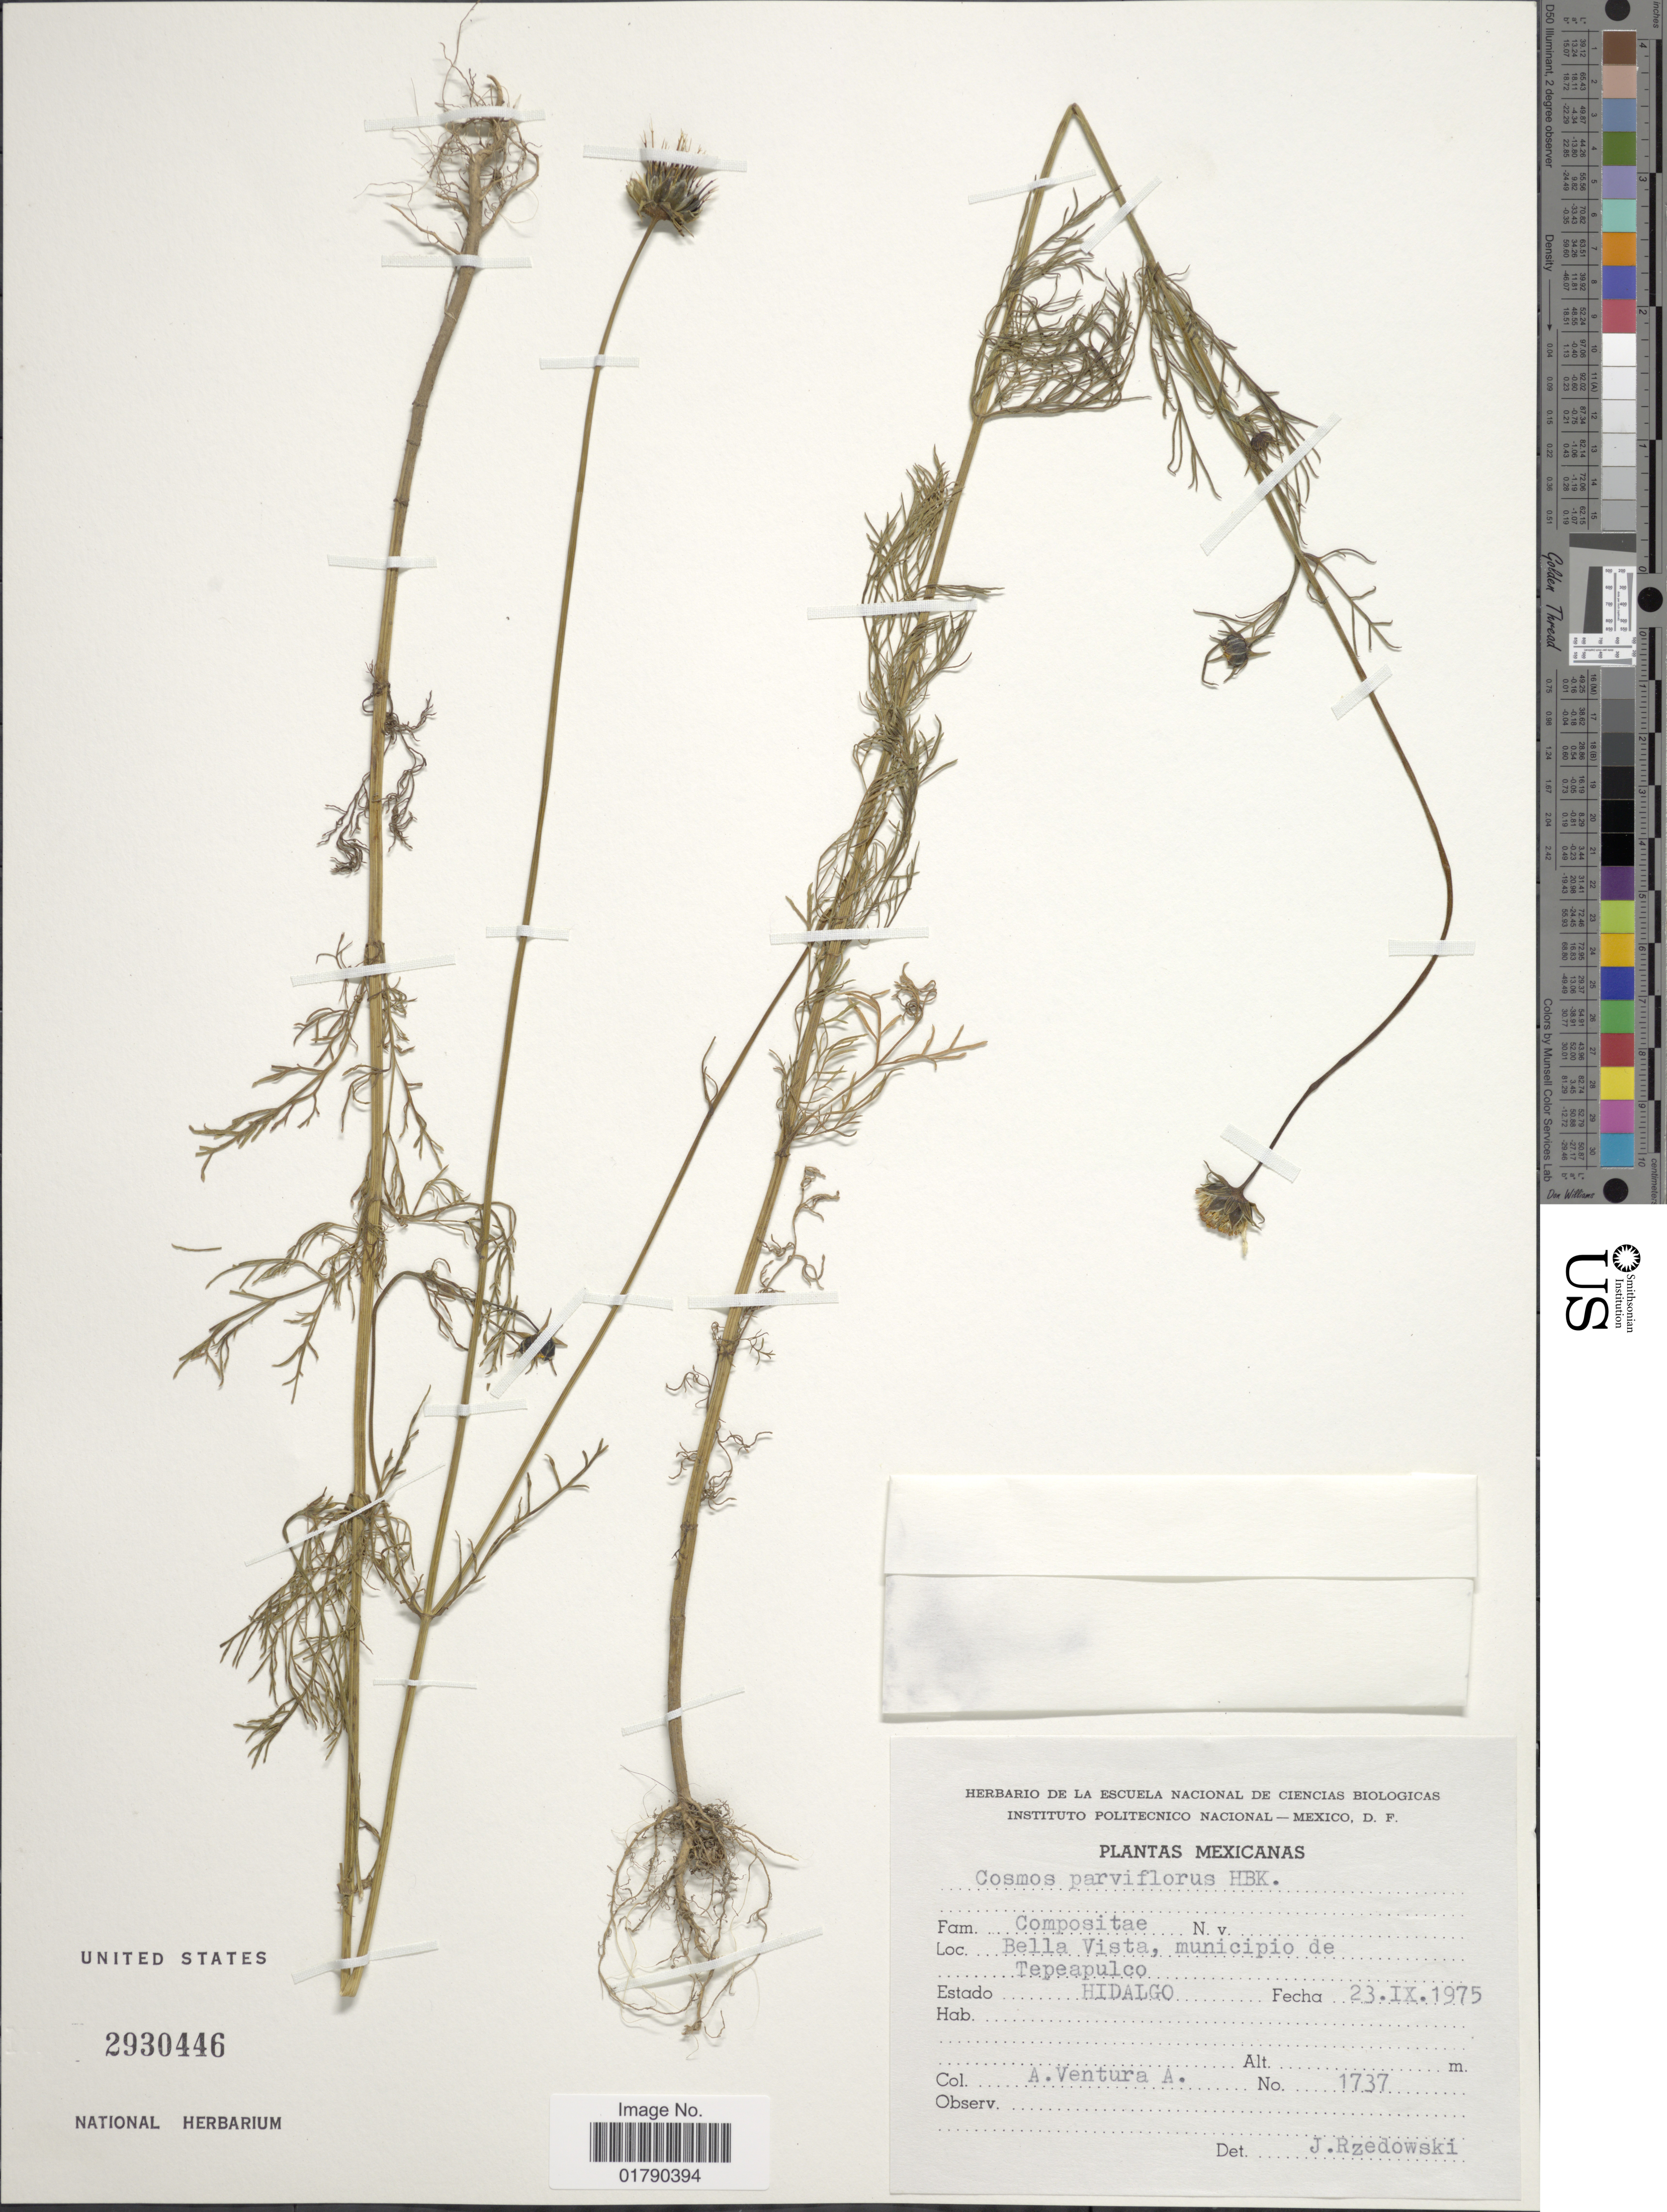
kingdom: Plantae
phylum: Tracheophyta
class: Magnoliopsida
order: Asterales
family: Asteraceae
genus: Cosmos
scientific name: Cosmos parviflorus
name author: (Jacq.) Pers.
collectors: A. Ventura A.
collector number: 1737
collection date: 1975-09-23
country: Mexico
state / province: Hidalgo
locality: Bella Vista, municipio de Tepeapulco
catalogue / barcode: US 2930446